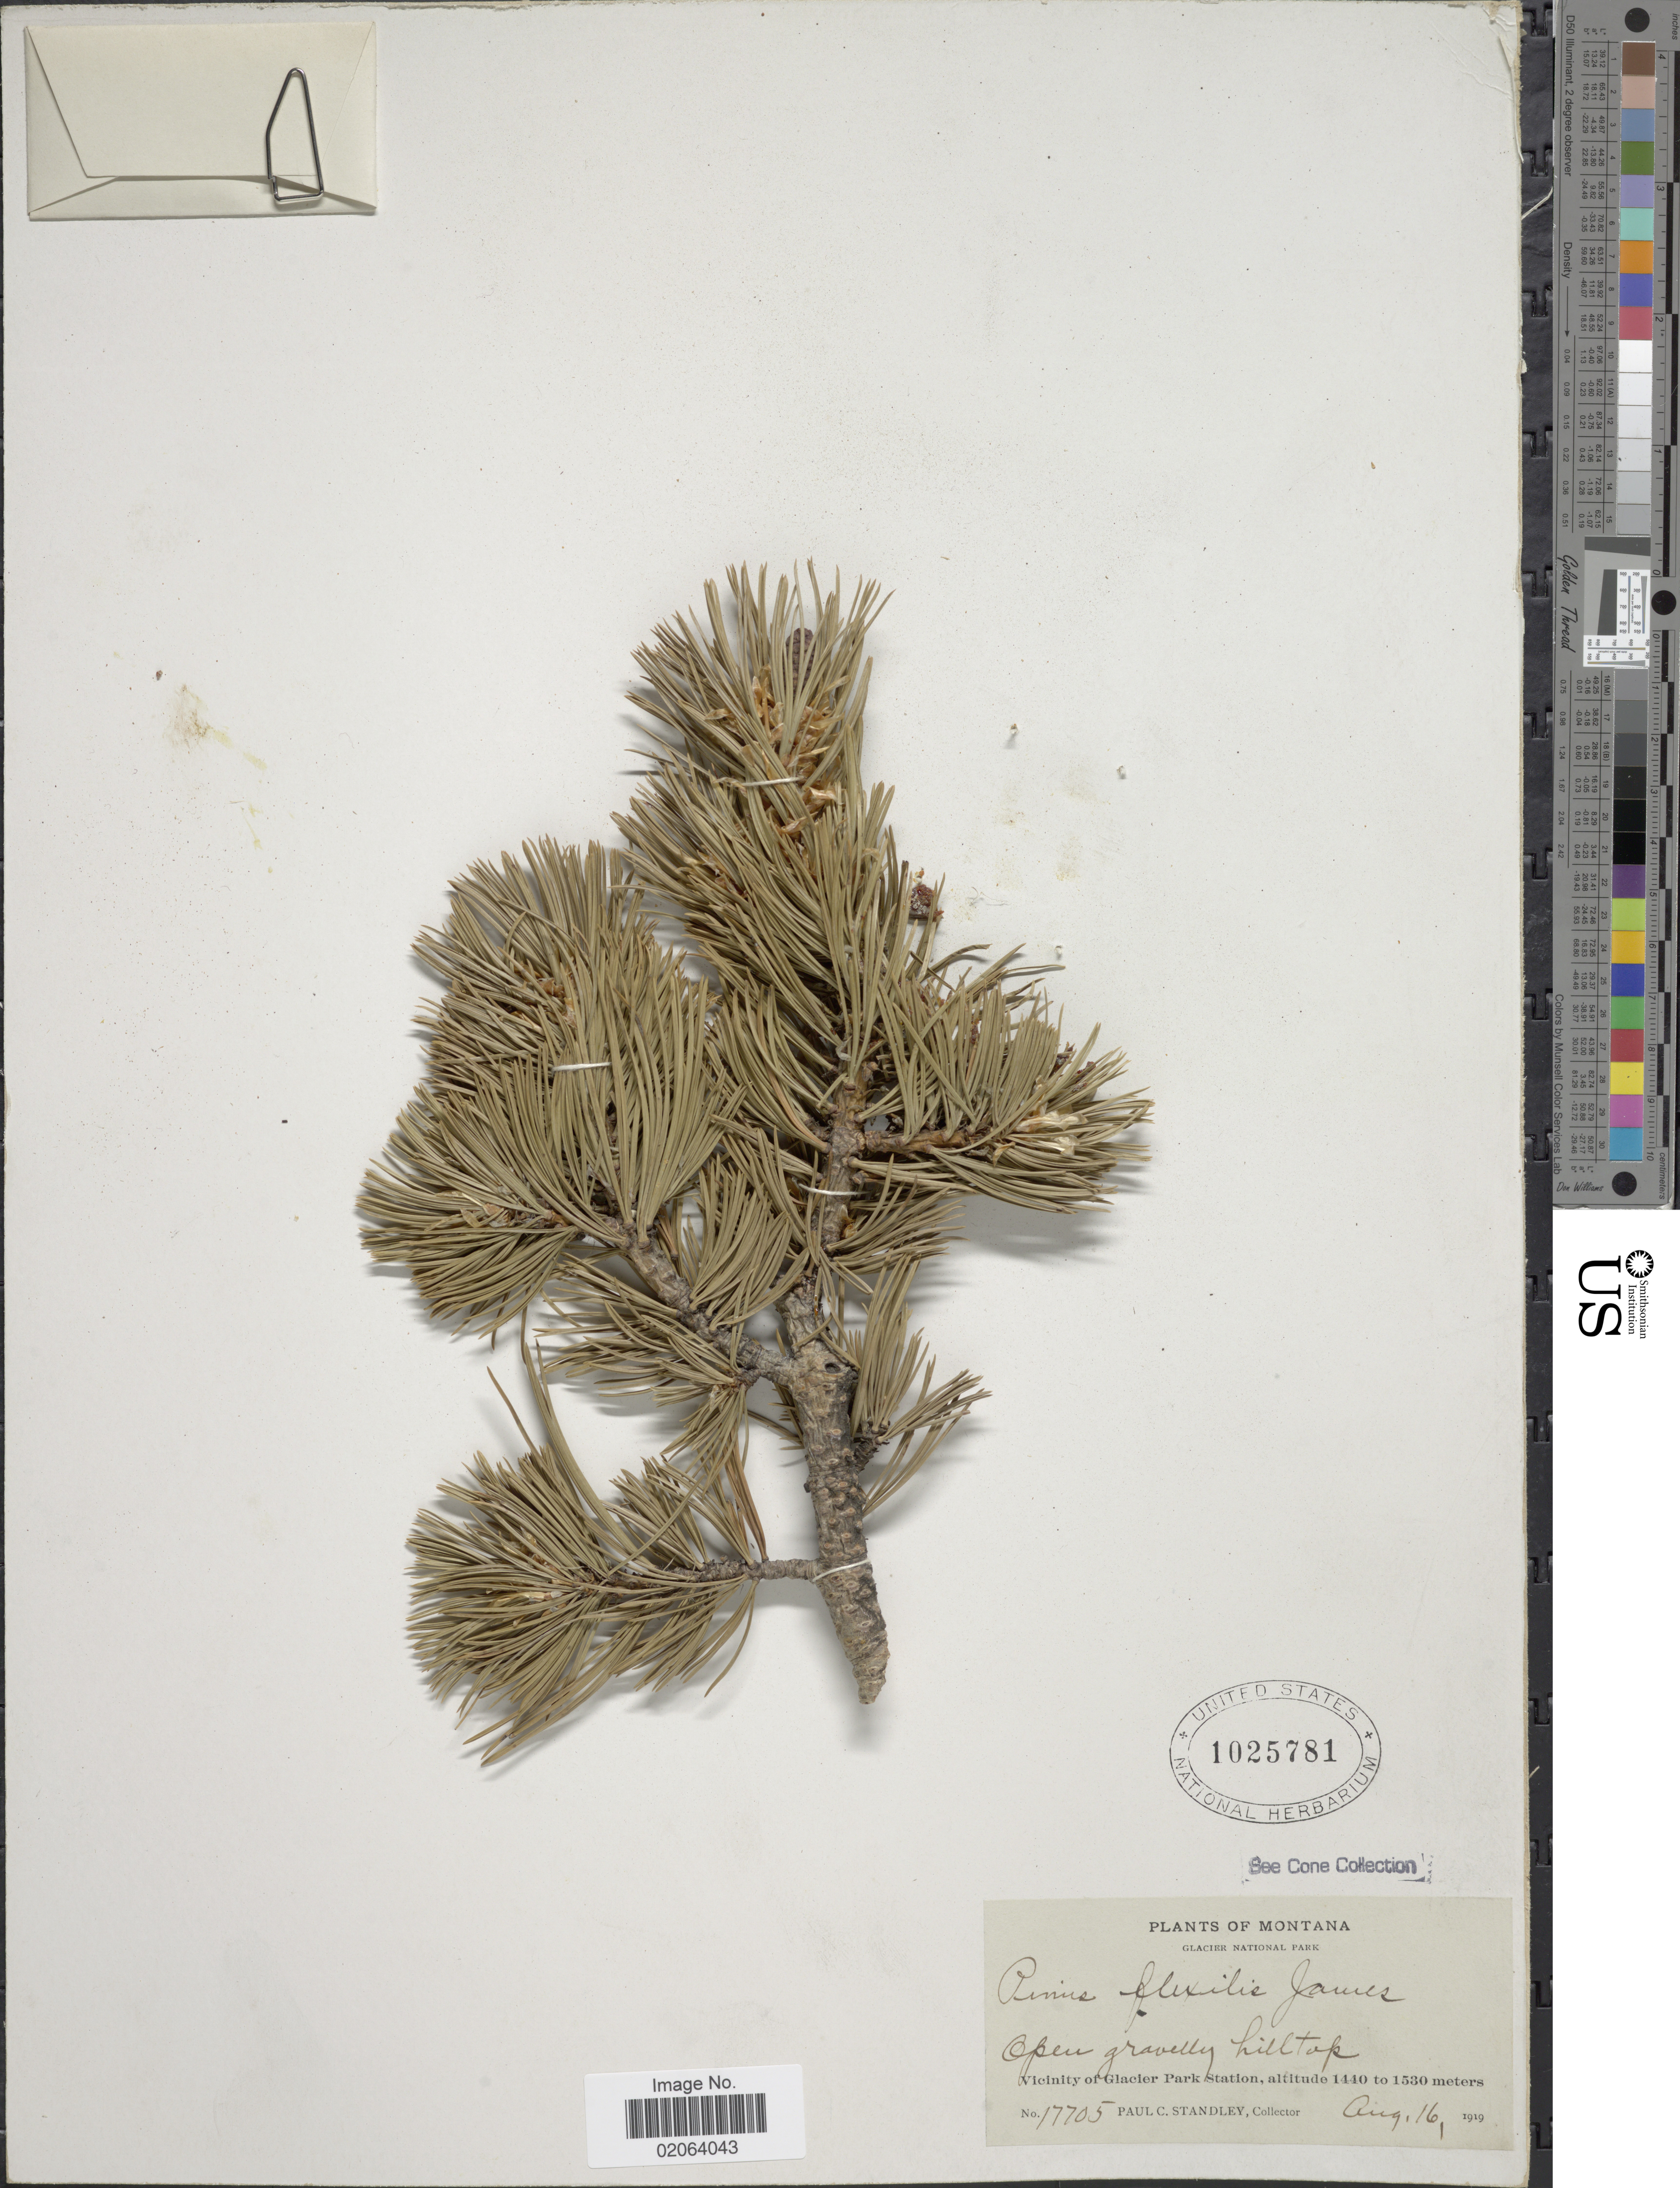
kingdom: Plantae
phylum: Tracheophyta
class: Pinopsida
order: Pinales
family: Pinaceae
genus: Pinus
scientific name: Pinus flexilis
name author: E. James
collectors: P. C. Standley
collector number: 17705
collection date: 1919-08-16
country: United States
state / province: Montana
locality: Glacier National Park. Vicinity of Glacier National Park Station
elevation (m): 1440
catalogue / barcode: US 1025781